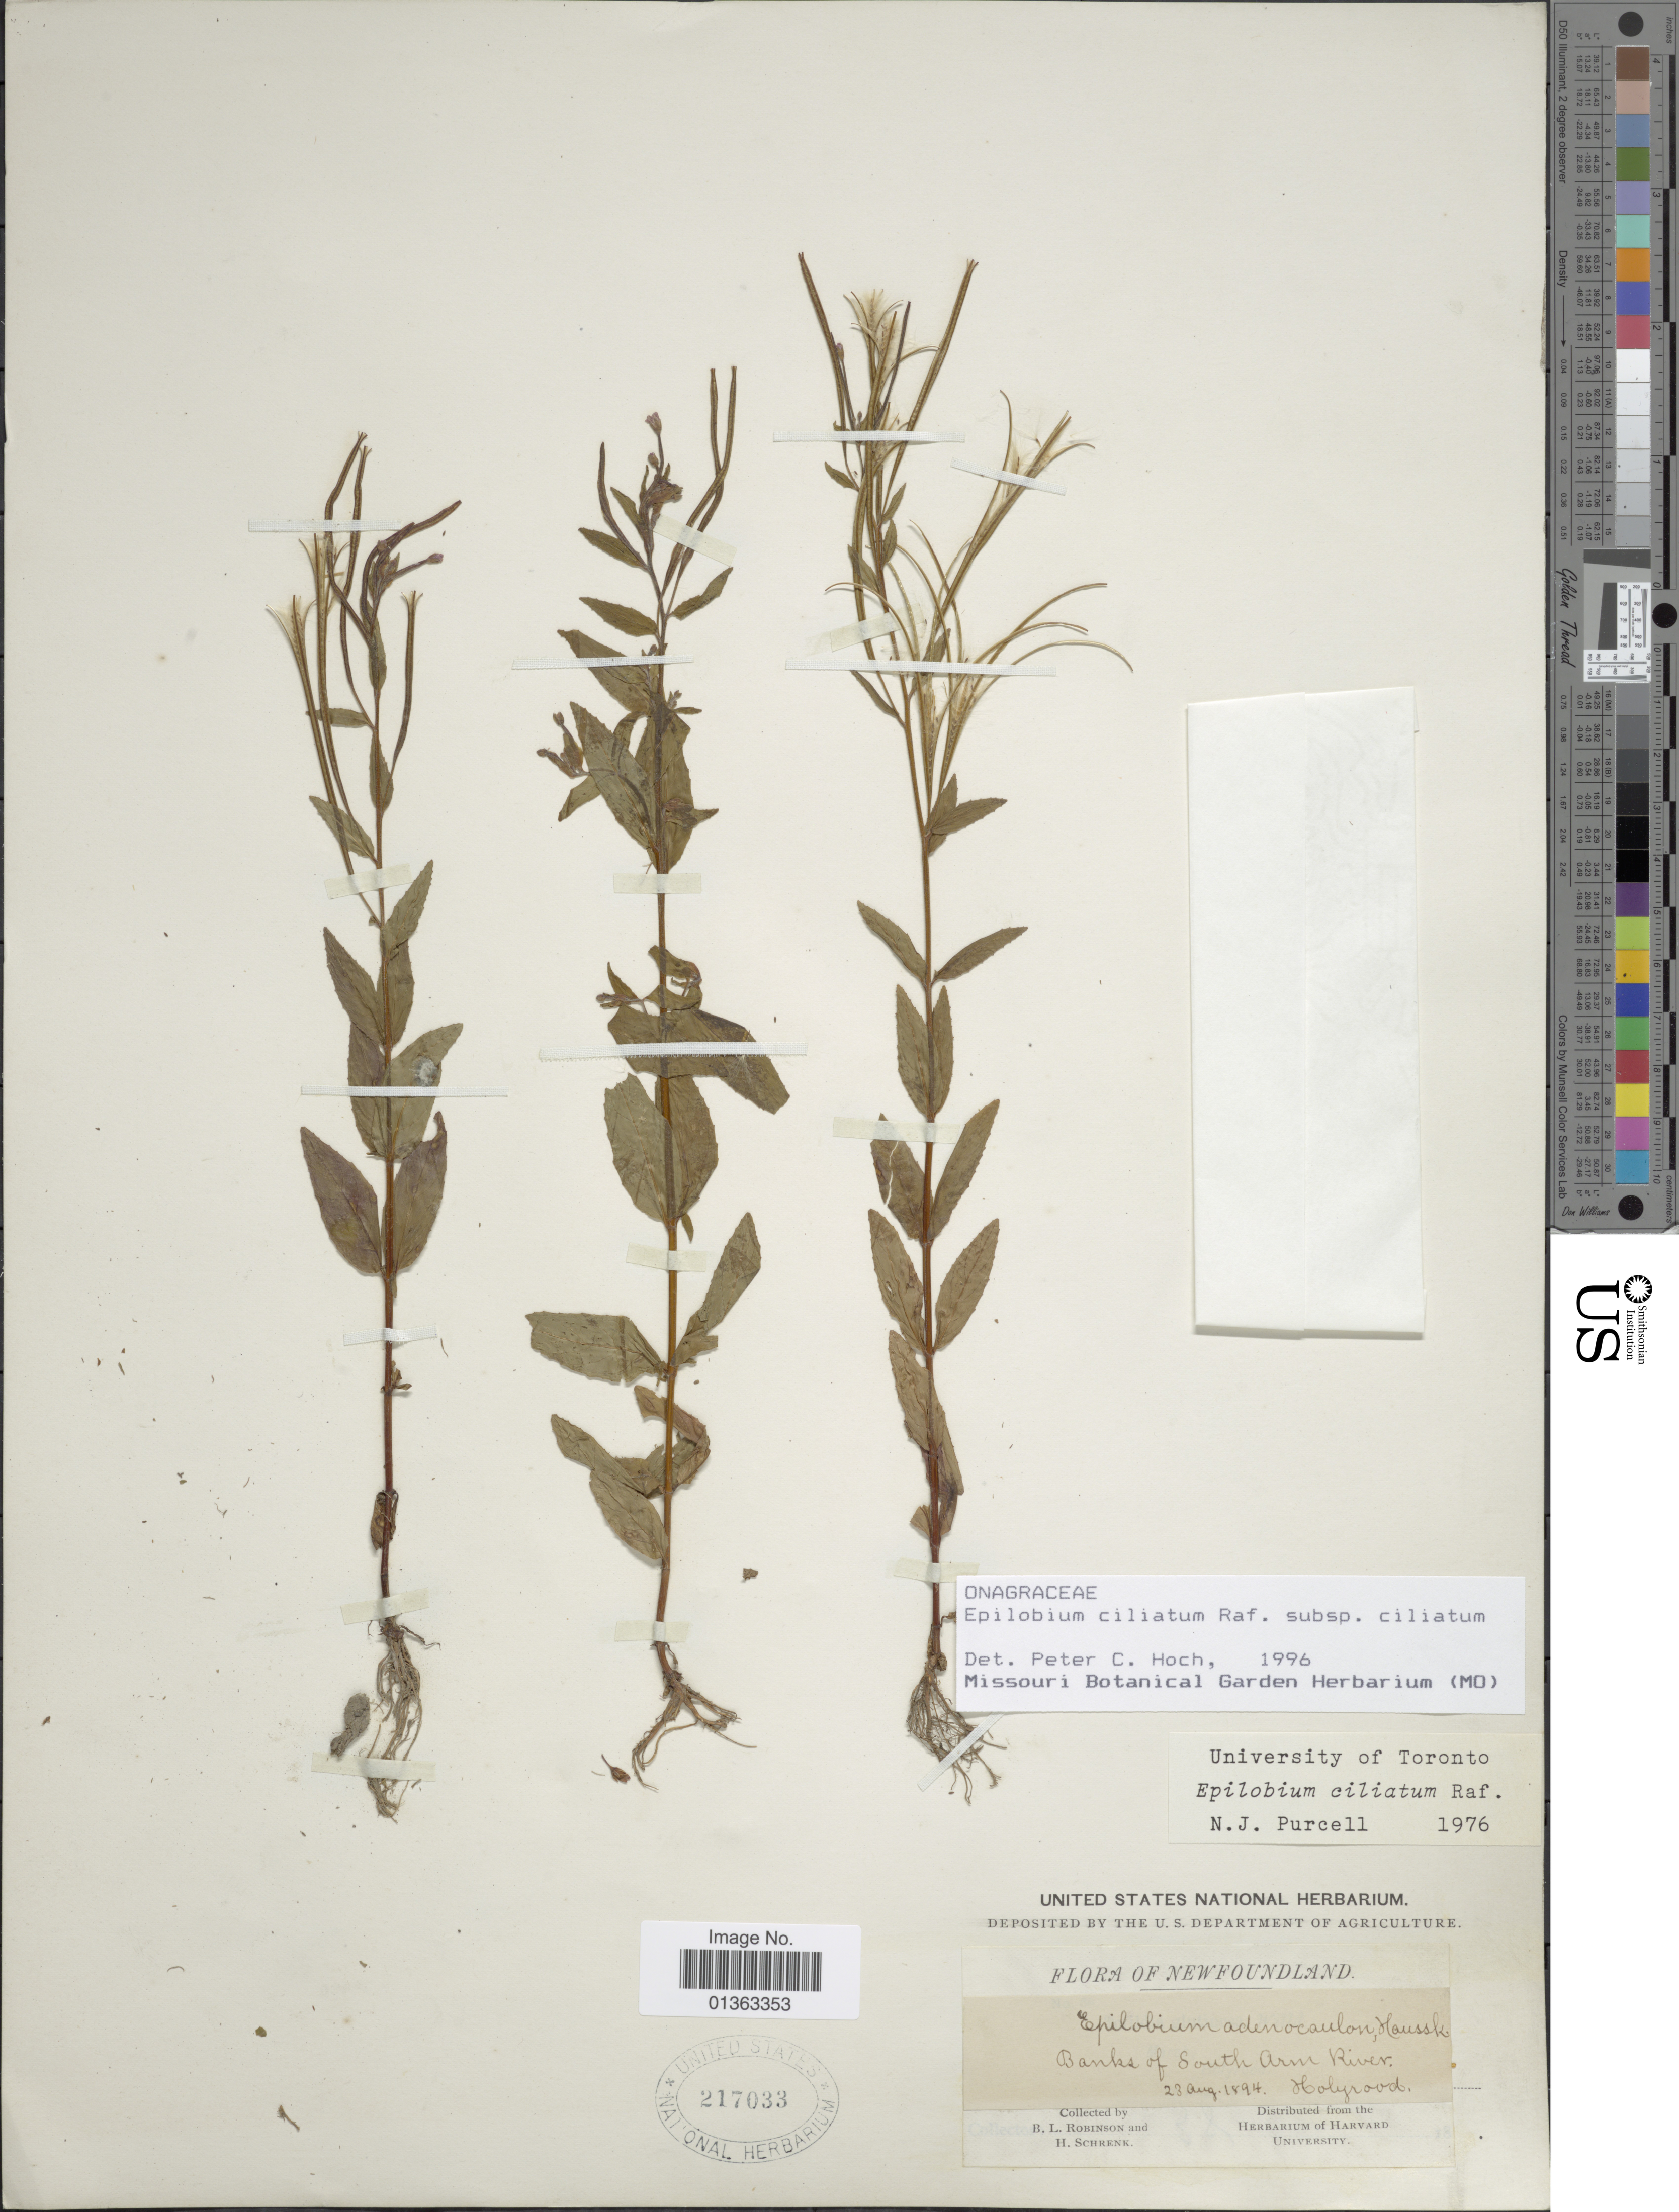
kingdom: Plantae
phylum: Tracheophyta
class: Magnoliopsida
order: Myrtales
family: Onagraceae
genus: Epilobium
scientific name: Epilobium ciliatum subsp. ciliatum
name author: Raf.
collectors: B. L. Robinson & H. v. Schrenk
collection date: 1894-08-23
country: Canada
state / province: Newfoundland and Labrador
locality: Banks of South Arm River. Holyrood.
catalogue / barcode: US 217033